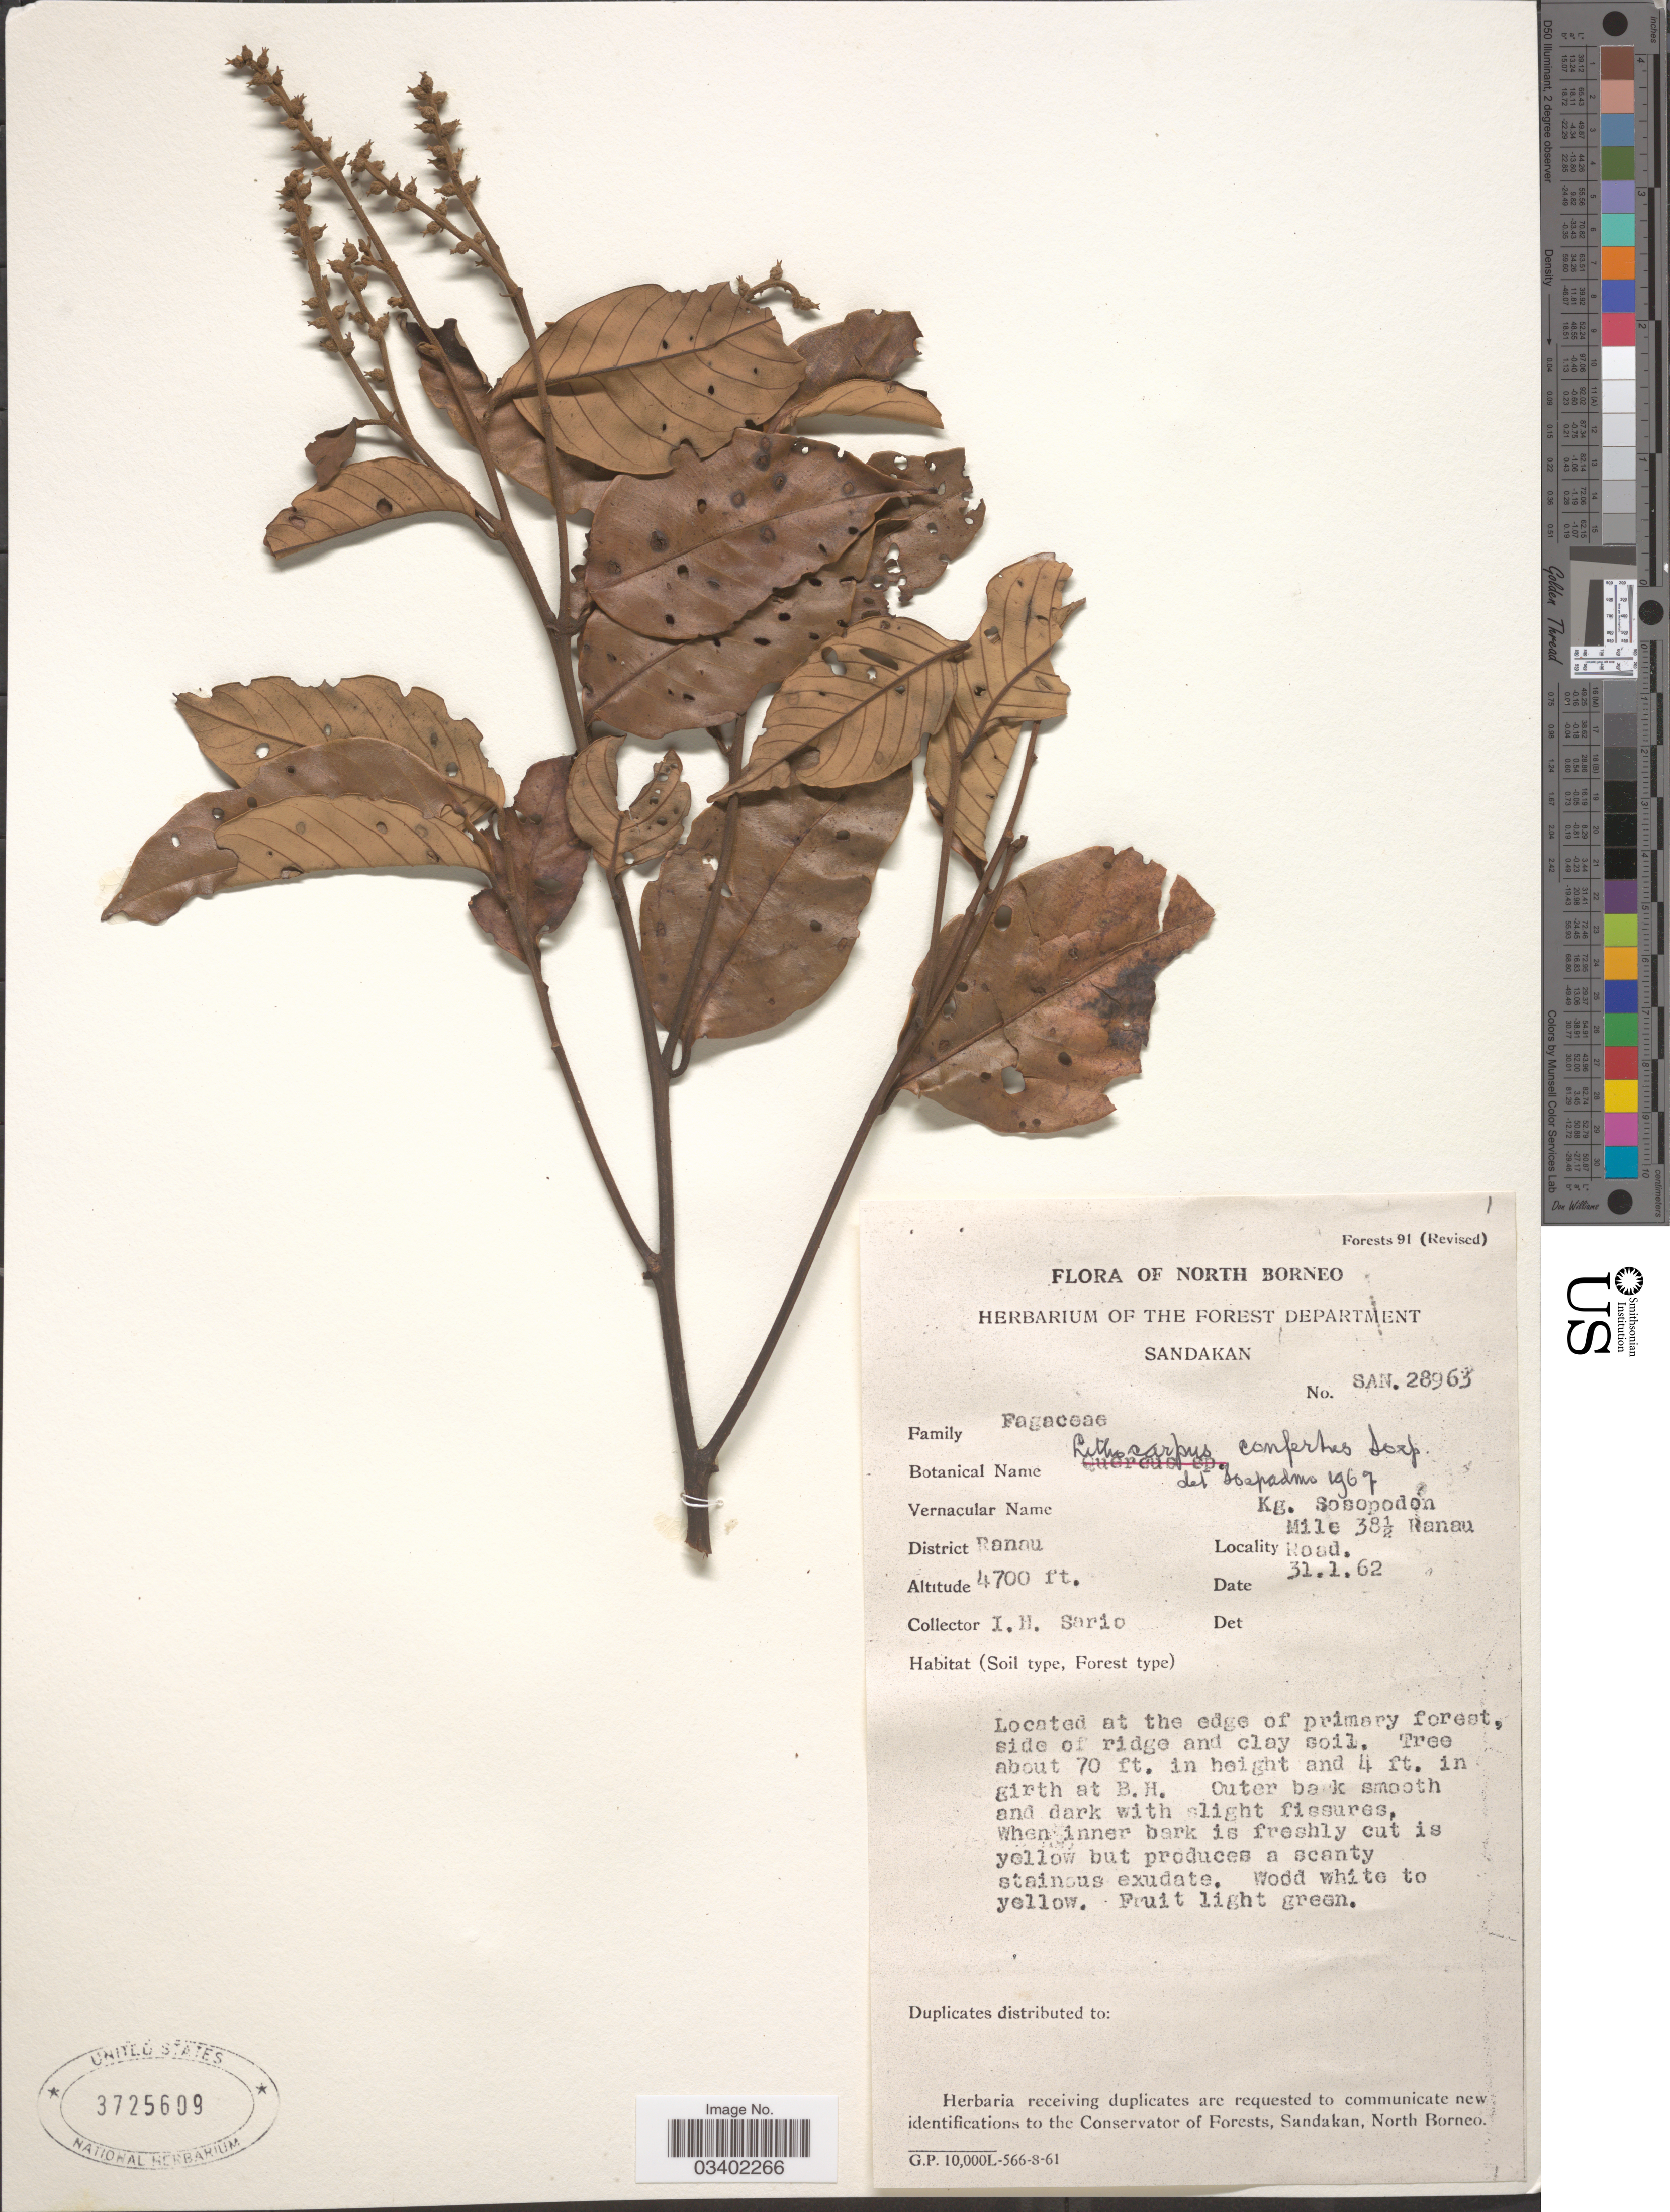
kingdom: Plantae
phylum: Tracheophyta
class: Magnoliopsida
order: Fagales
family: Fagaceae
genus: Lithocarpus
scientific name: Lithocarpus confertus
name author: Soepadmo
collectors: I. Sario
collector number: SAN. 28963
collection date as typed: Transcribed d/m/y: 31/1/62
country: Malaysia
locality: North Borneo. District Ranau. Kg. Sosopodon Mile 38½ Ranau Road.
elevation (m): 1433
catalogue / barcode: US 3725609